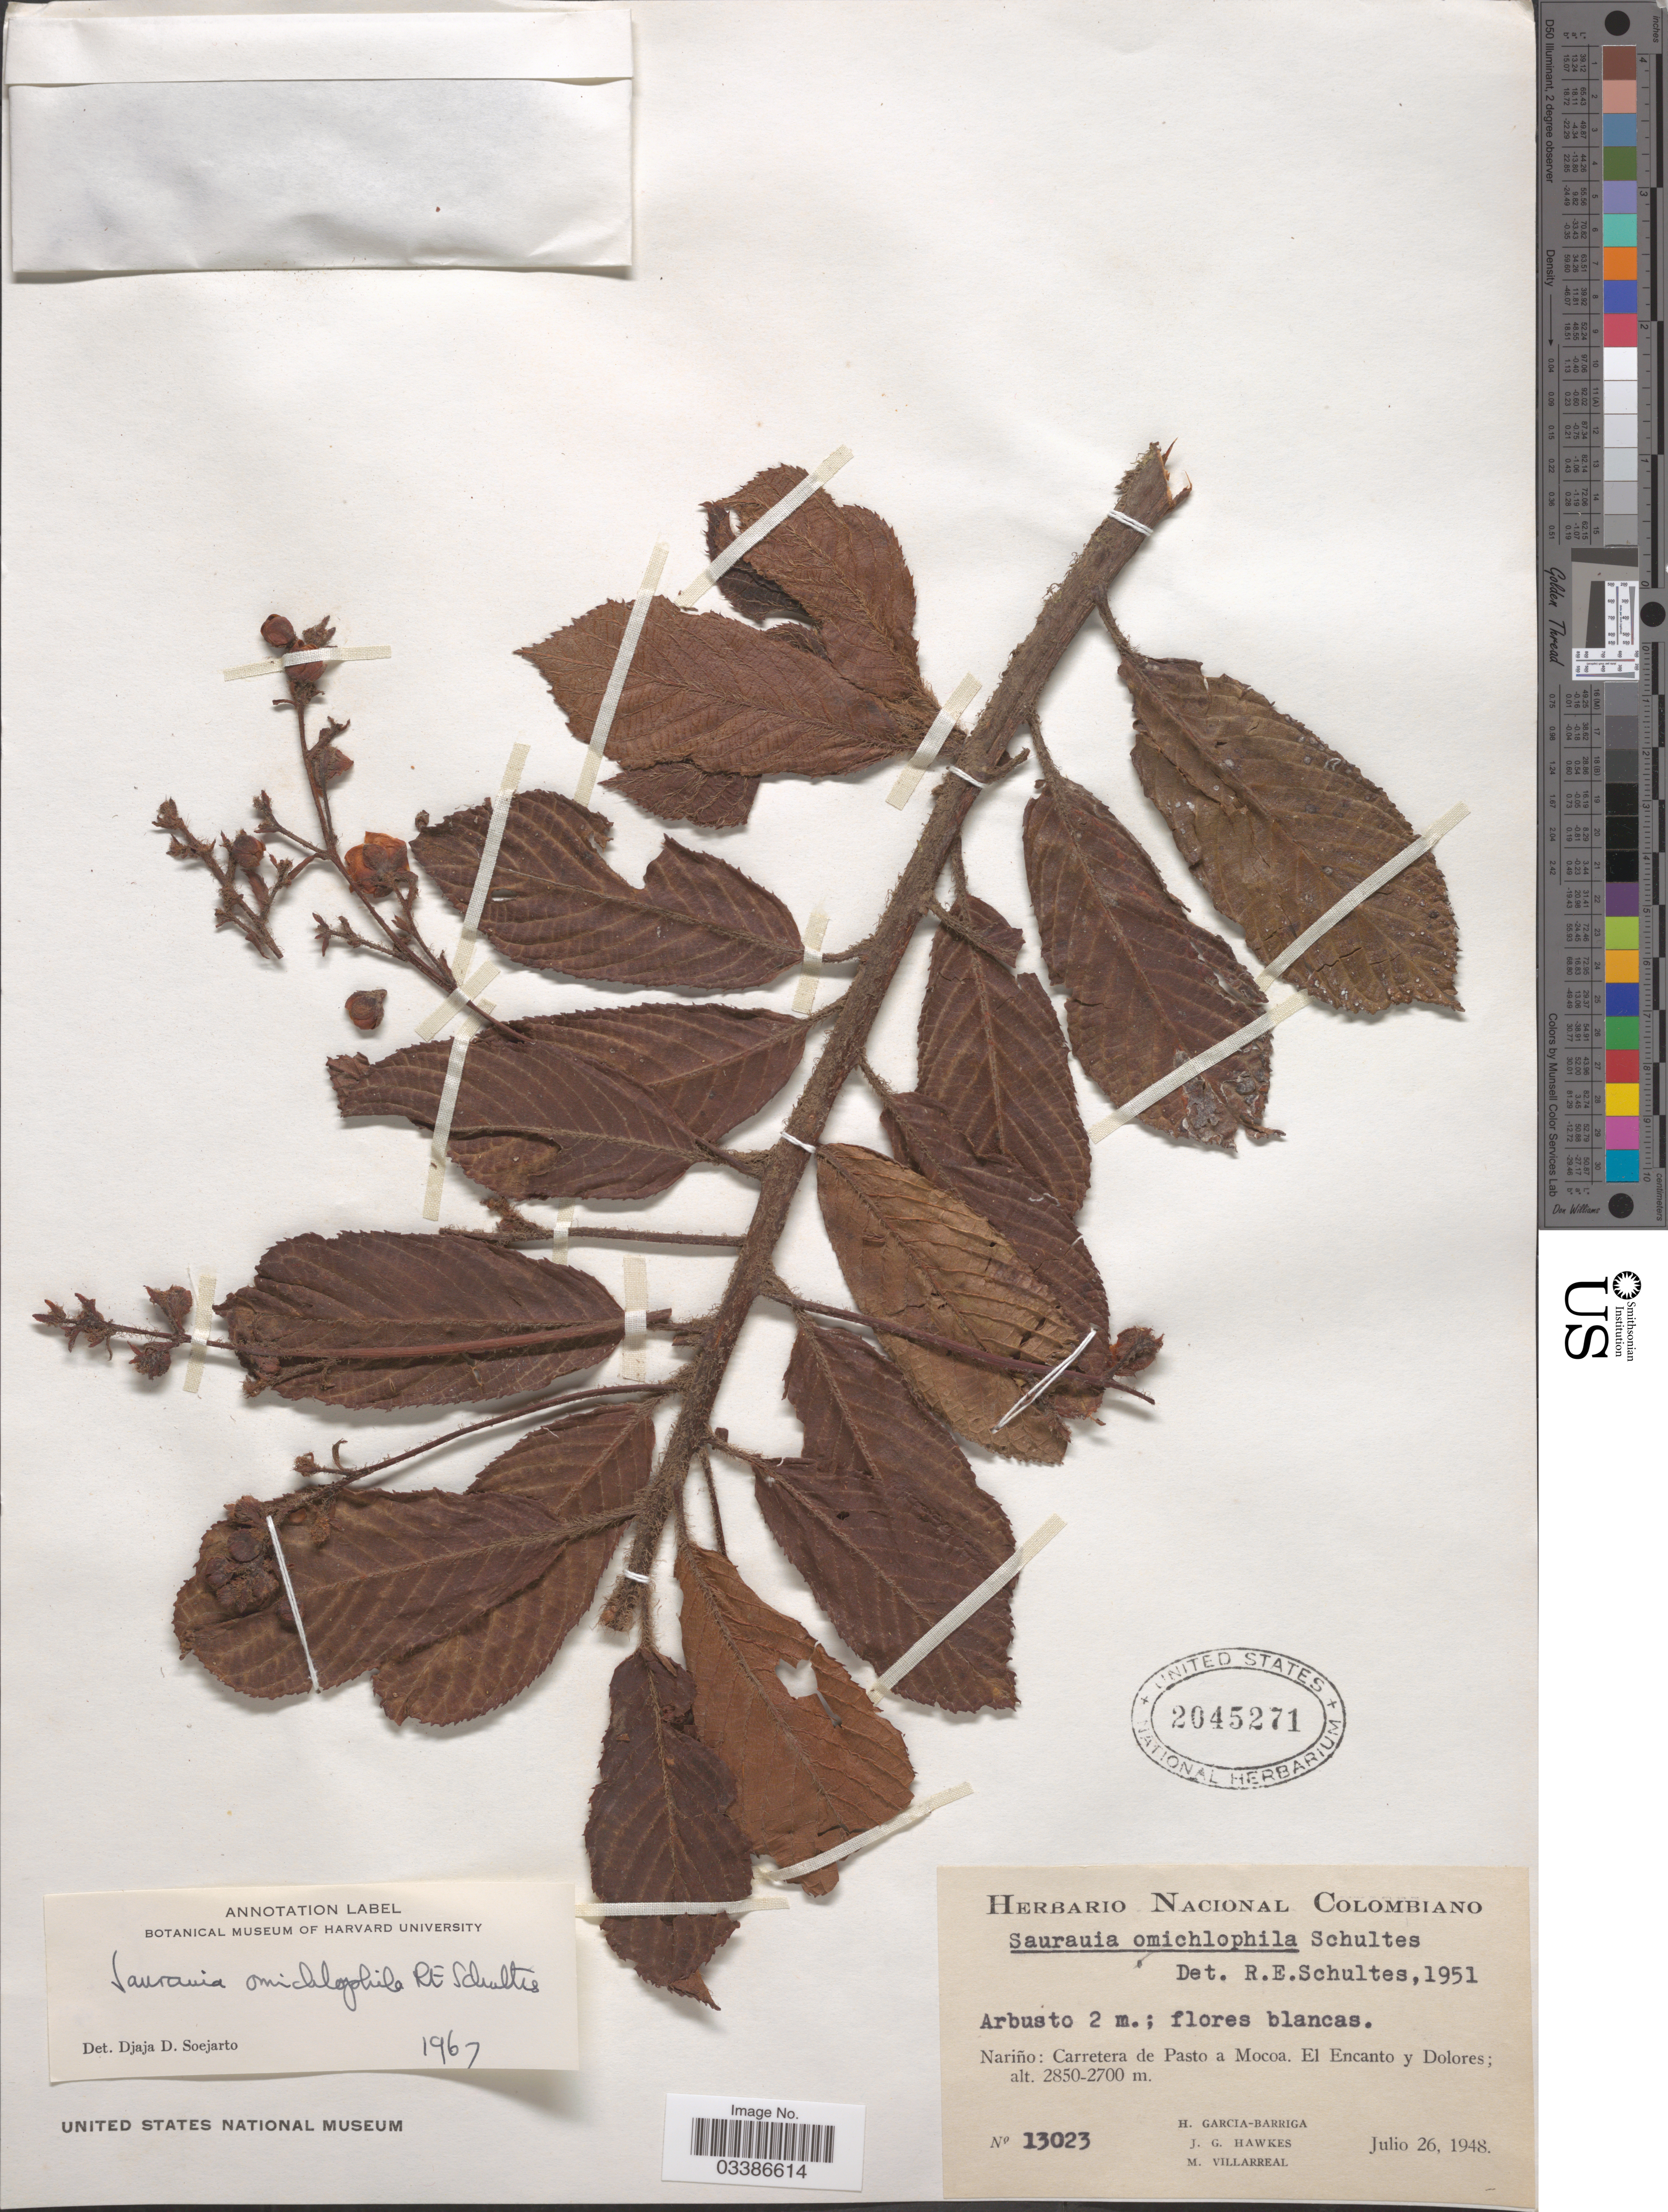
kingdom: Plantae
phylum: Tracheophyta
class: Magnoliopsida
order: Ericales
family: Actinidiaceae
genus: Saurauia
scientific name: Saurauia omichlophila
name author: R.E. Schult.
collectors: H. García Barriga, J. Hawkes & M. Villareal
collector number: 13023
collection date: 1948-07-26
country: Colombia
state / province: Nariño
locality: Carretera de Pasto a Mocoa. El Encanto y Dolores.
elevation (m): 2700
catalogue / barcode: US 2045271